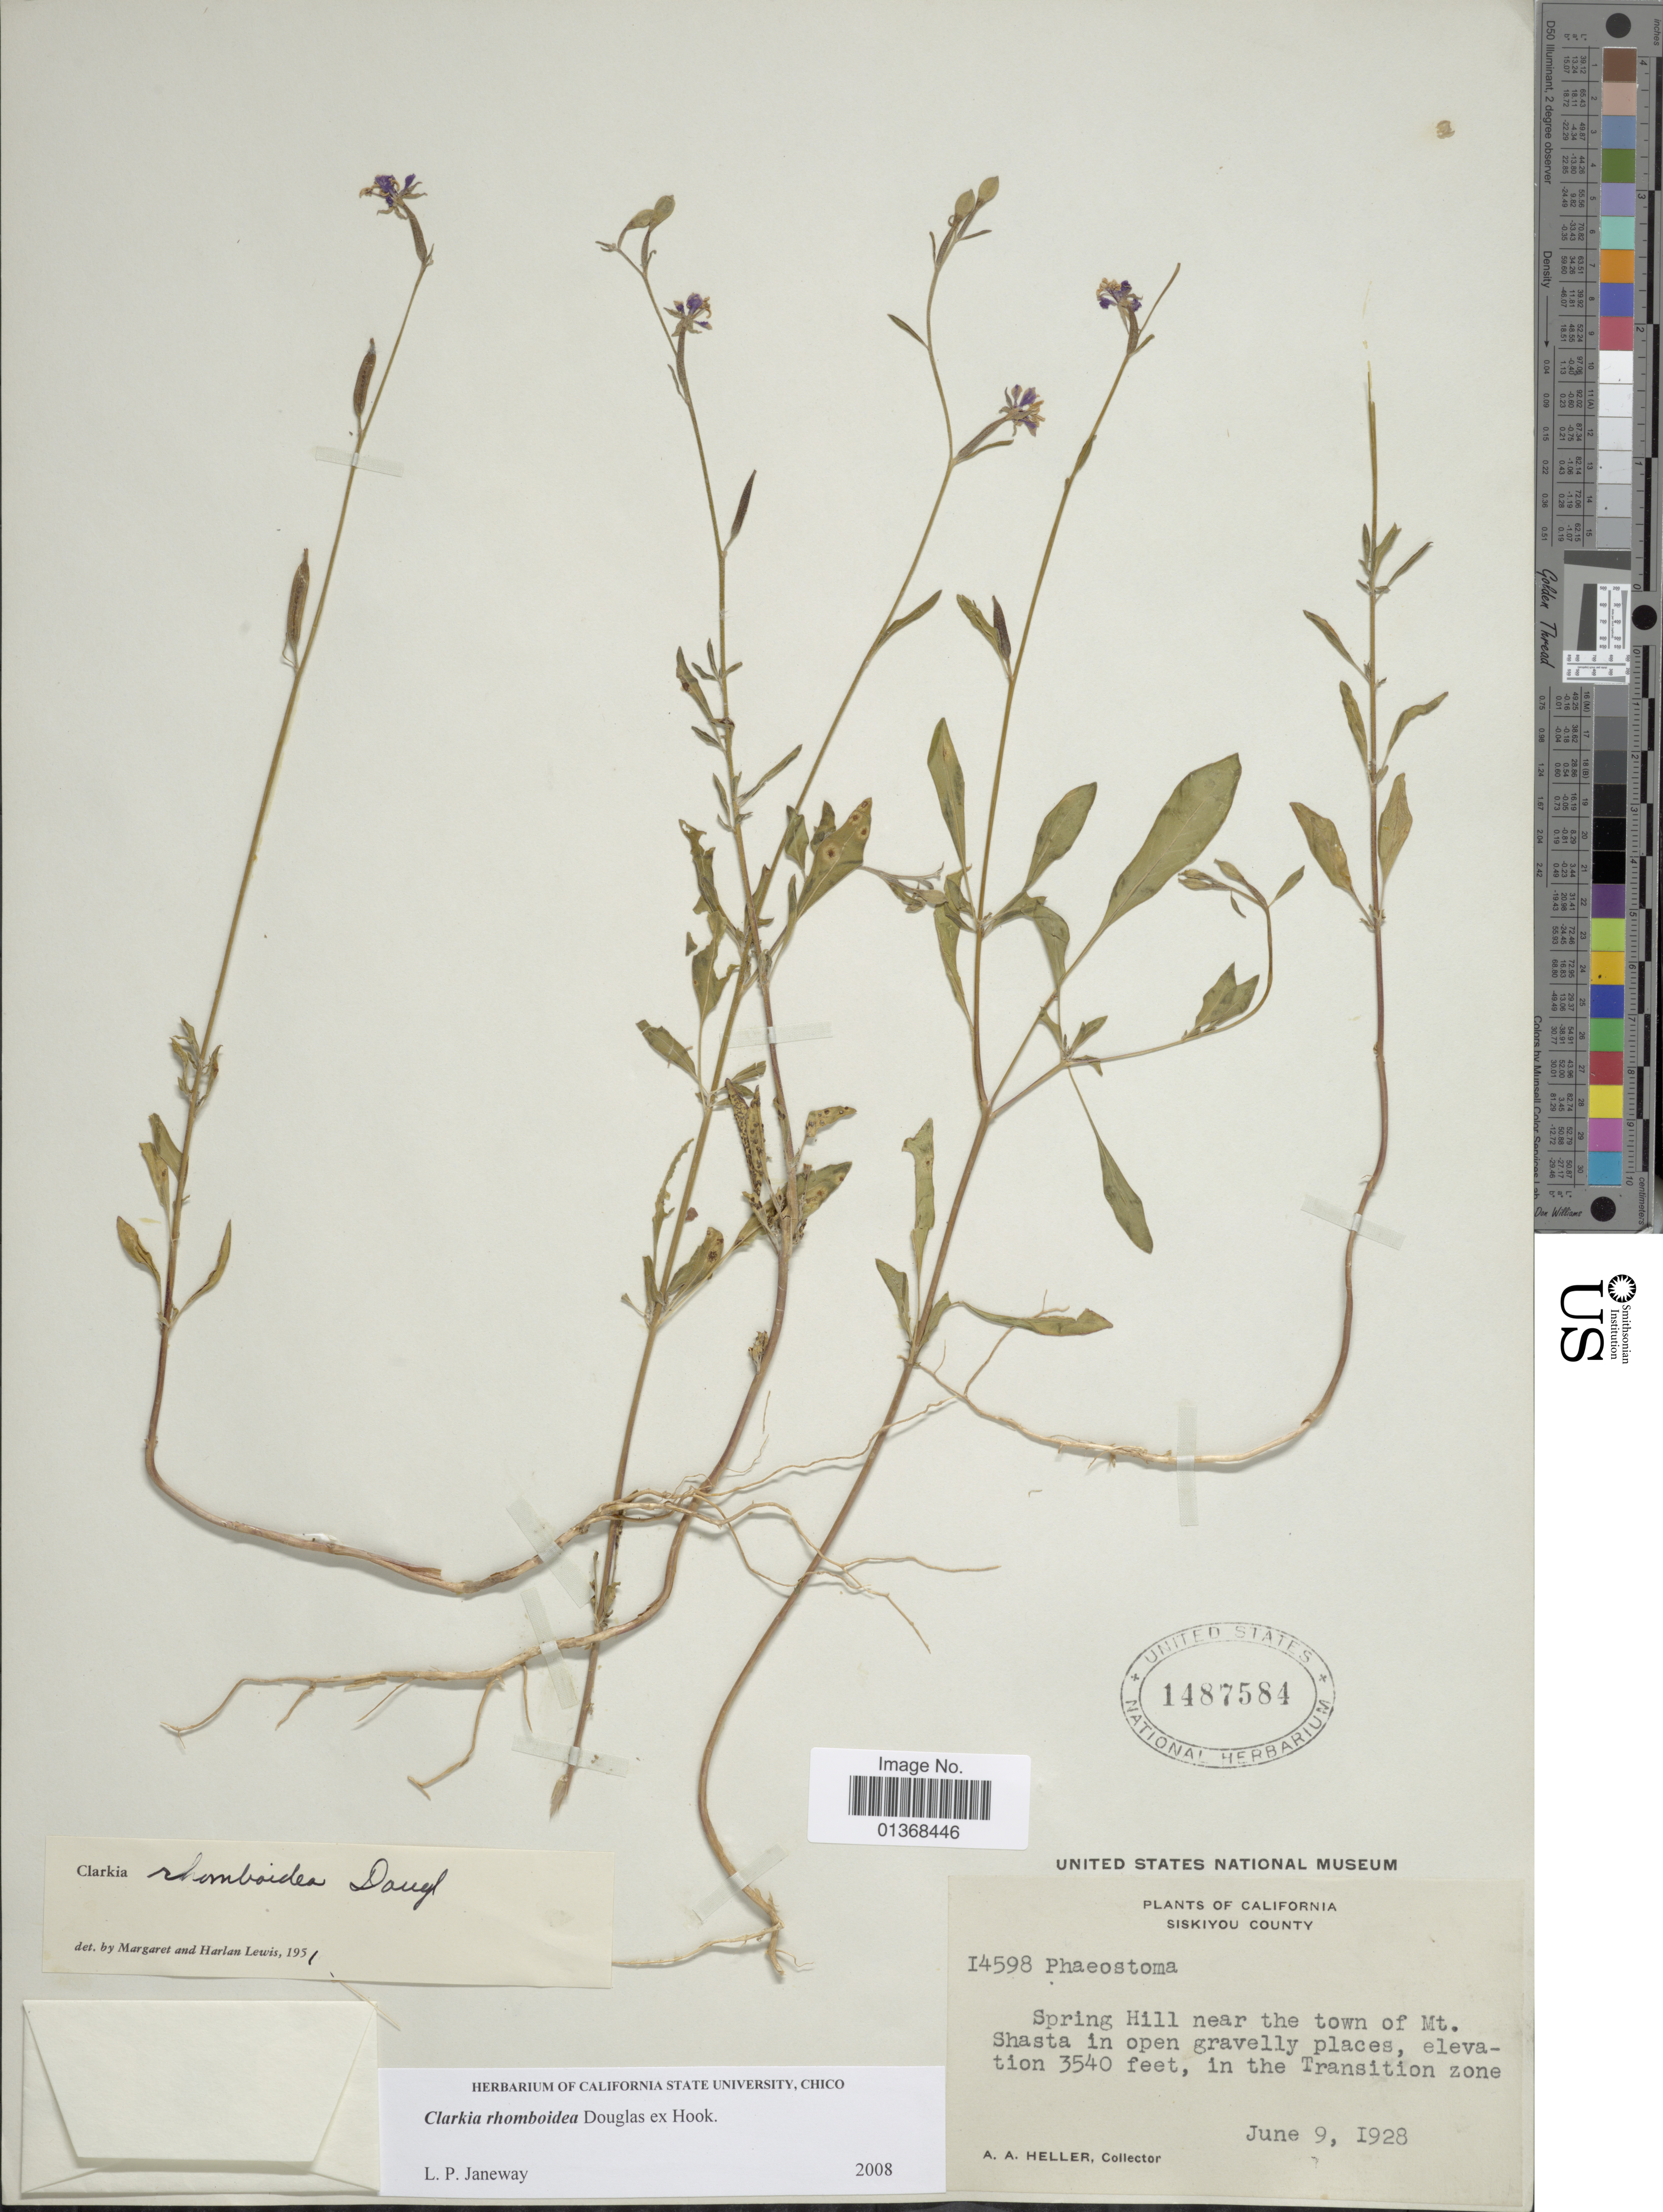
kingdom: Plantae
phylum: Tracheophyta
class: Magnoliopsida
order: Myrtales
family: Onagraceae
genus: Clarkia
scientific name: Clarkia rhomboidea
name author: Douglas ex Hook.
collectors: A. A. Heller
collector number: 14598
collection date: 1928-06-09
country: United States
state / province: California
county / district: Siskiyou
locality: Siskiyou County. Spring Hill near the town of Mt. Shasta in open gravelly places, in the Transition zone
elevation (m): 1079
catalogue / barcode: US 1487584